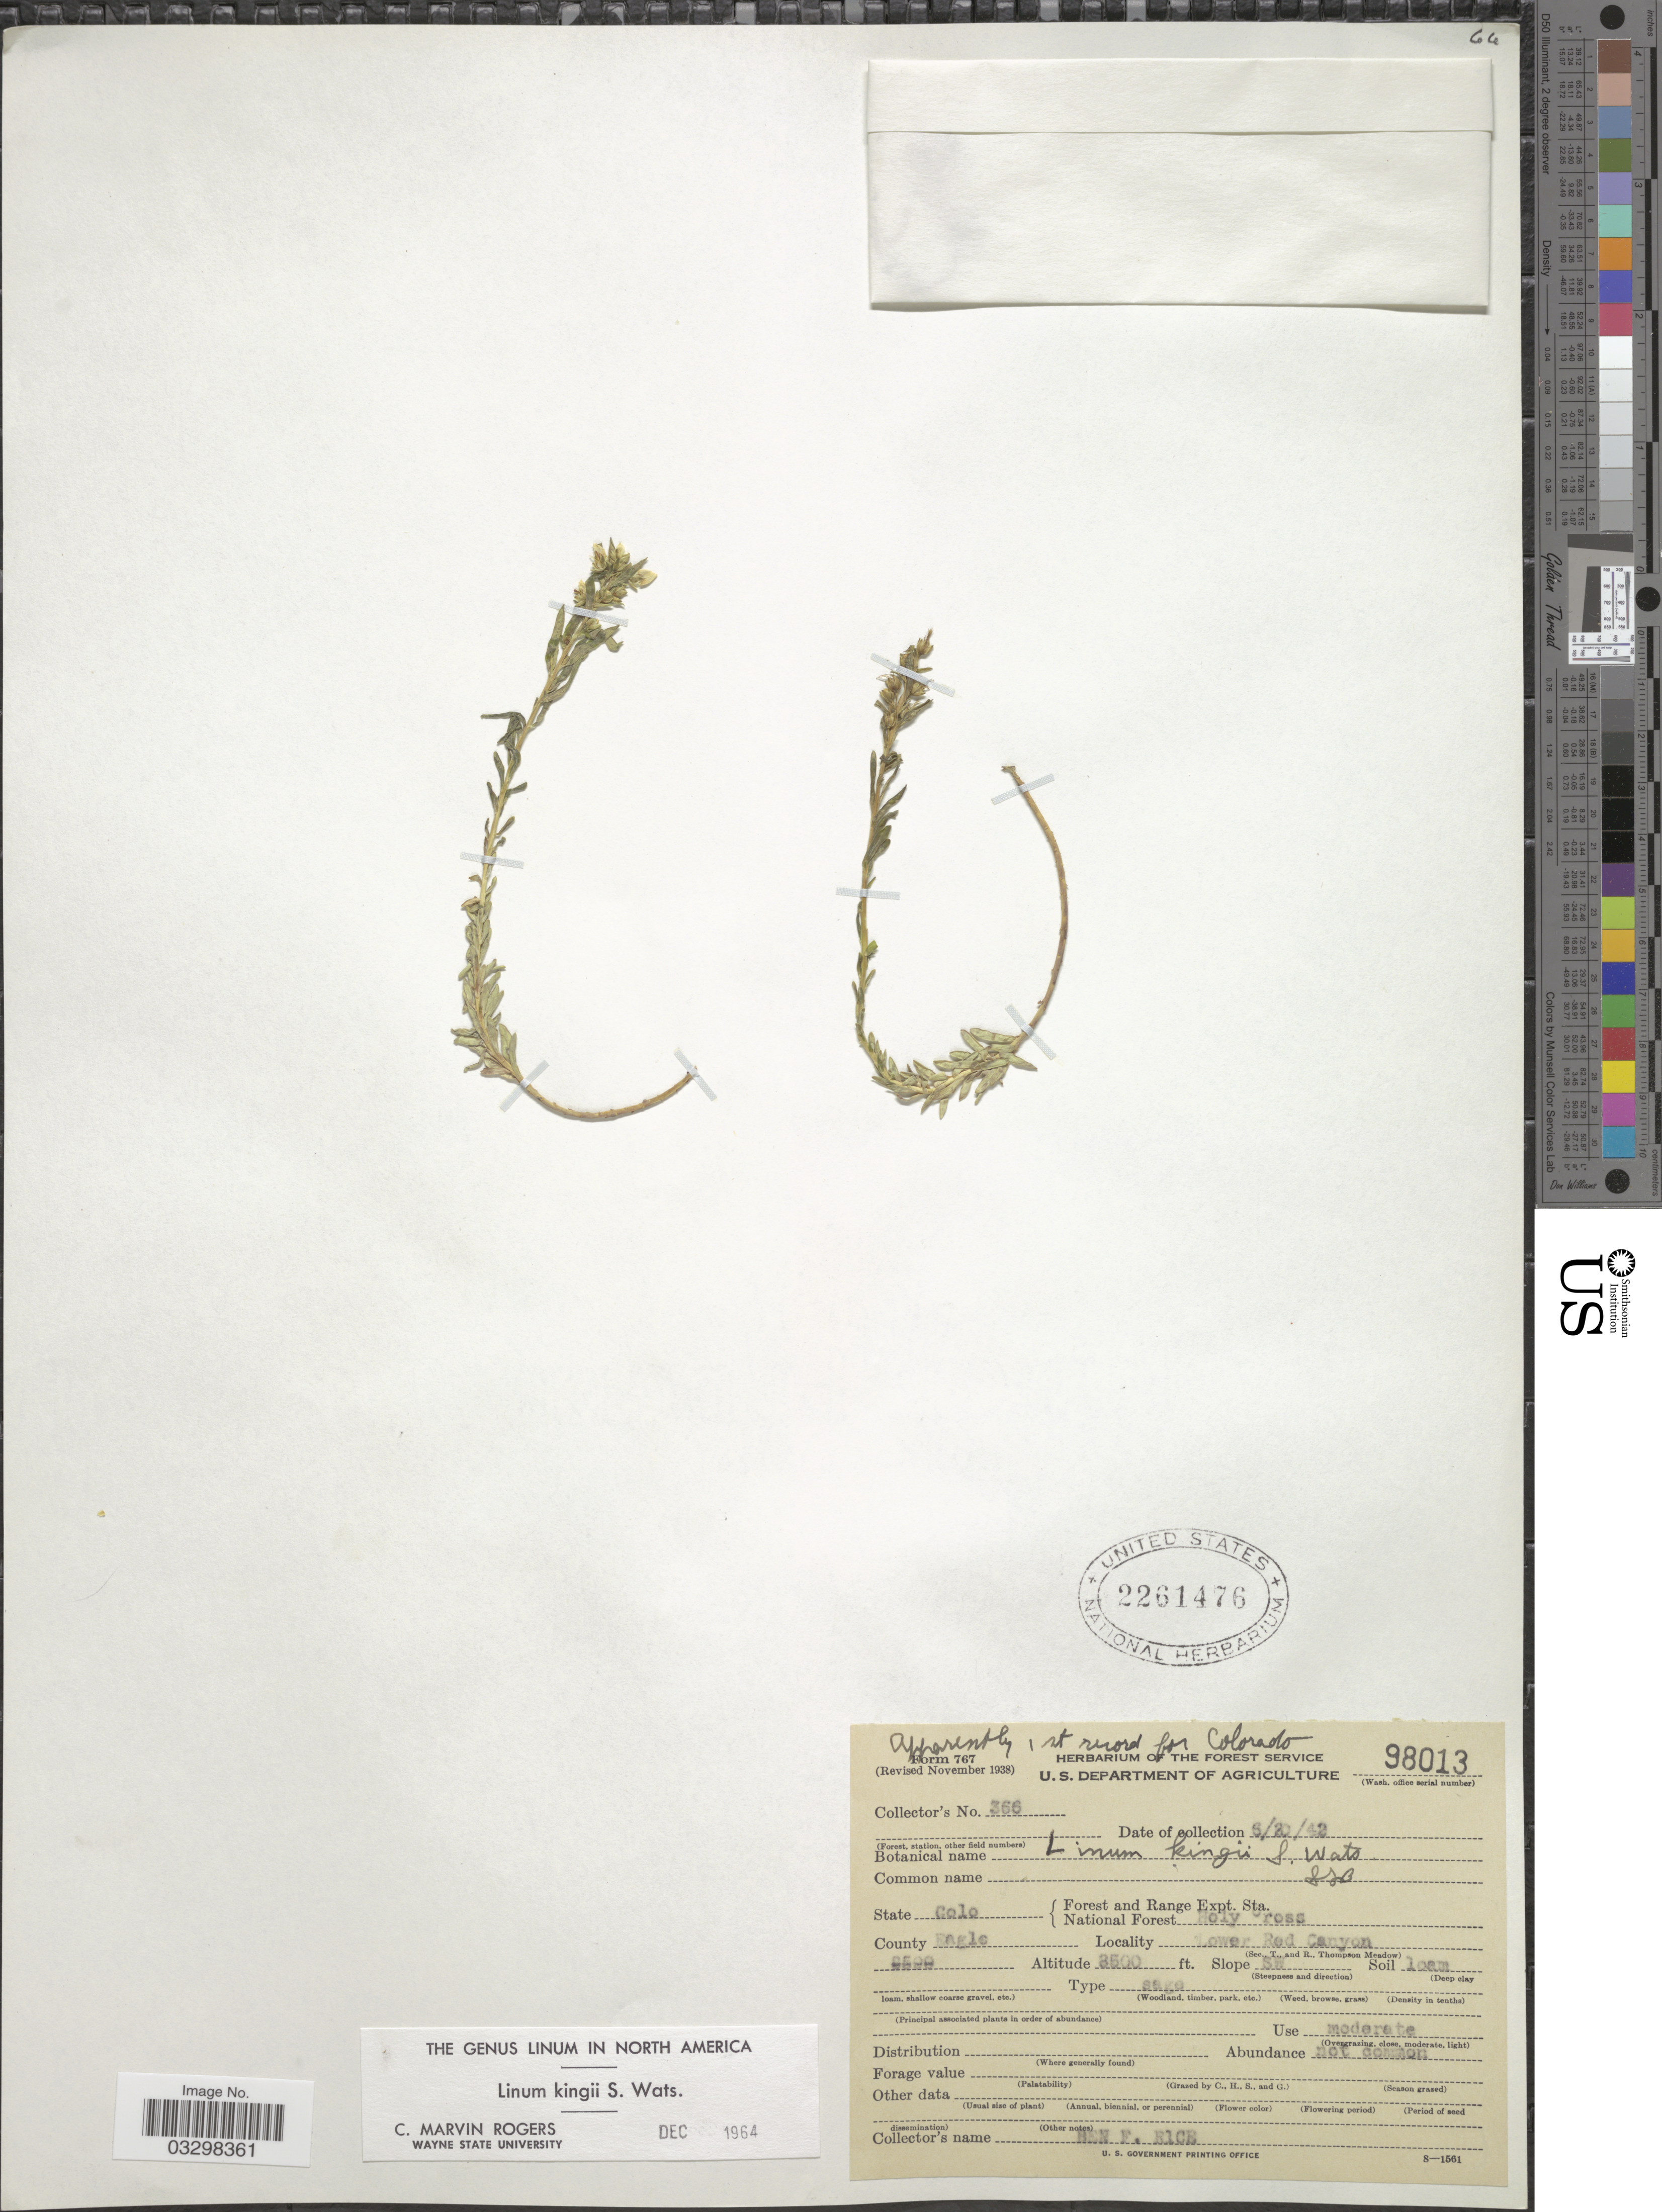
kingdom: Plantae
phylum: Tracheophyta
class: Magnoliopsida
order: Apiales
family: Apiaceae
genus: Selinum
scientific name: Selinum kingii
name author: S. Watson in C. King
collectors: B. Rice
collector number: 366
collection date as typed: Transcribed d/m/y: 20/6/42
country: United States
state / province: Colorado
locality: Forest and Range Expt. Sta. National Forest Holy Cross. County Eagle. Lower Red Canyon.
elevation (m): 1067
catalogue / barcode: US 2261476